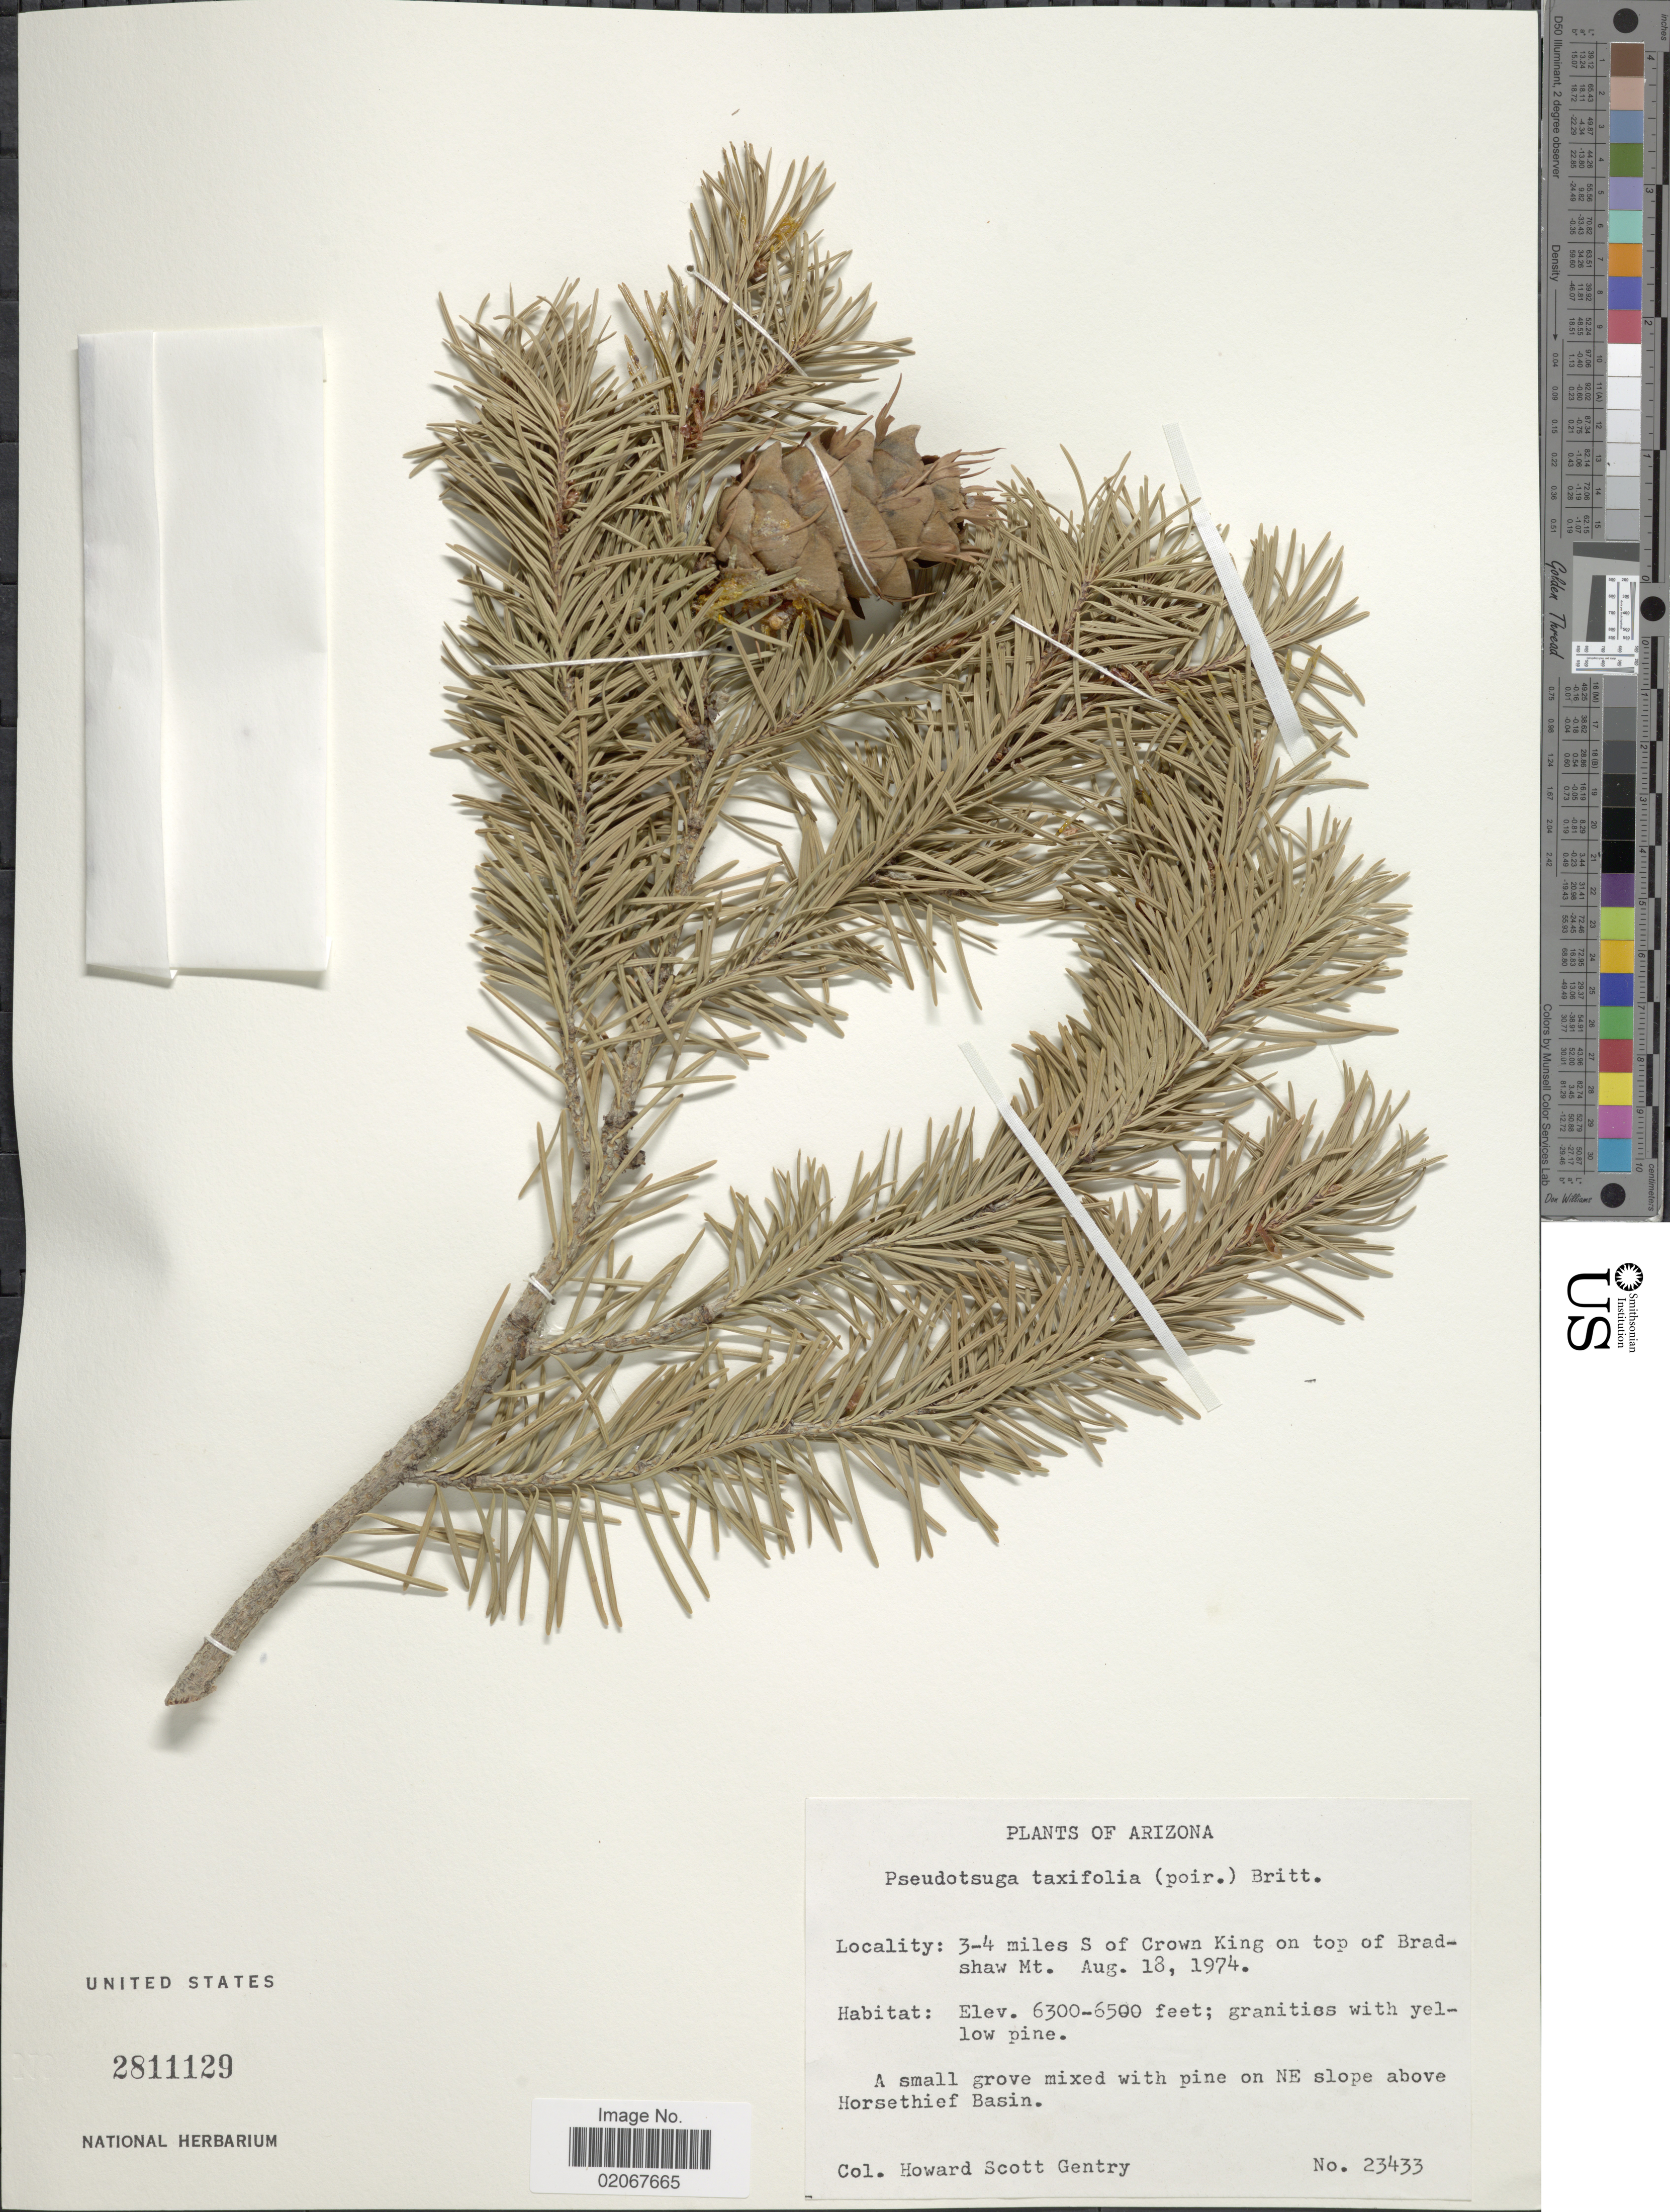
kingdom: Plantae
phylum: Tracheophyta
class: Pinopsida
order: Pinales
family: Pinaceae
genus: Pseudotsuga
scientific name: Pseudotsuga menziesii var. glauca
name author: (Beissn.) Franco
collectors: H. S. Gentry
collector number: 23433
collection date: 1974-08-18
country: United States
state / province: Arizona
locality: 3-4 miles S of Crown King on top of Bradshaw Mt.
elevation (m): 1920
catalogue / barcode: US 2811129